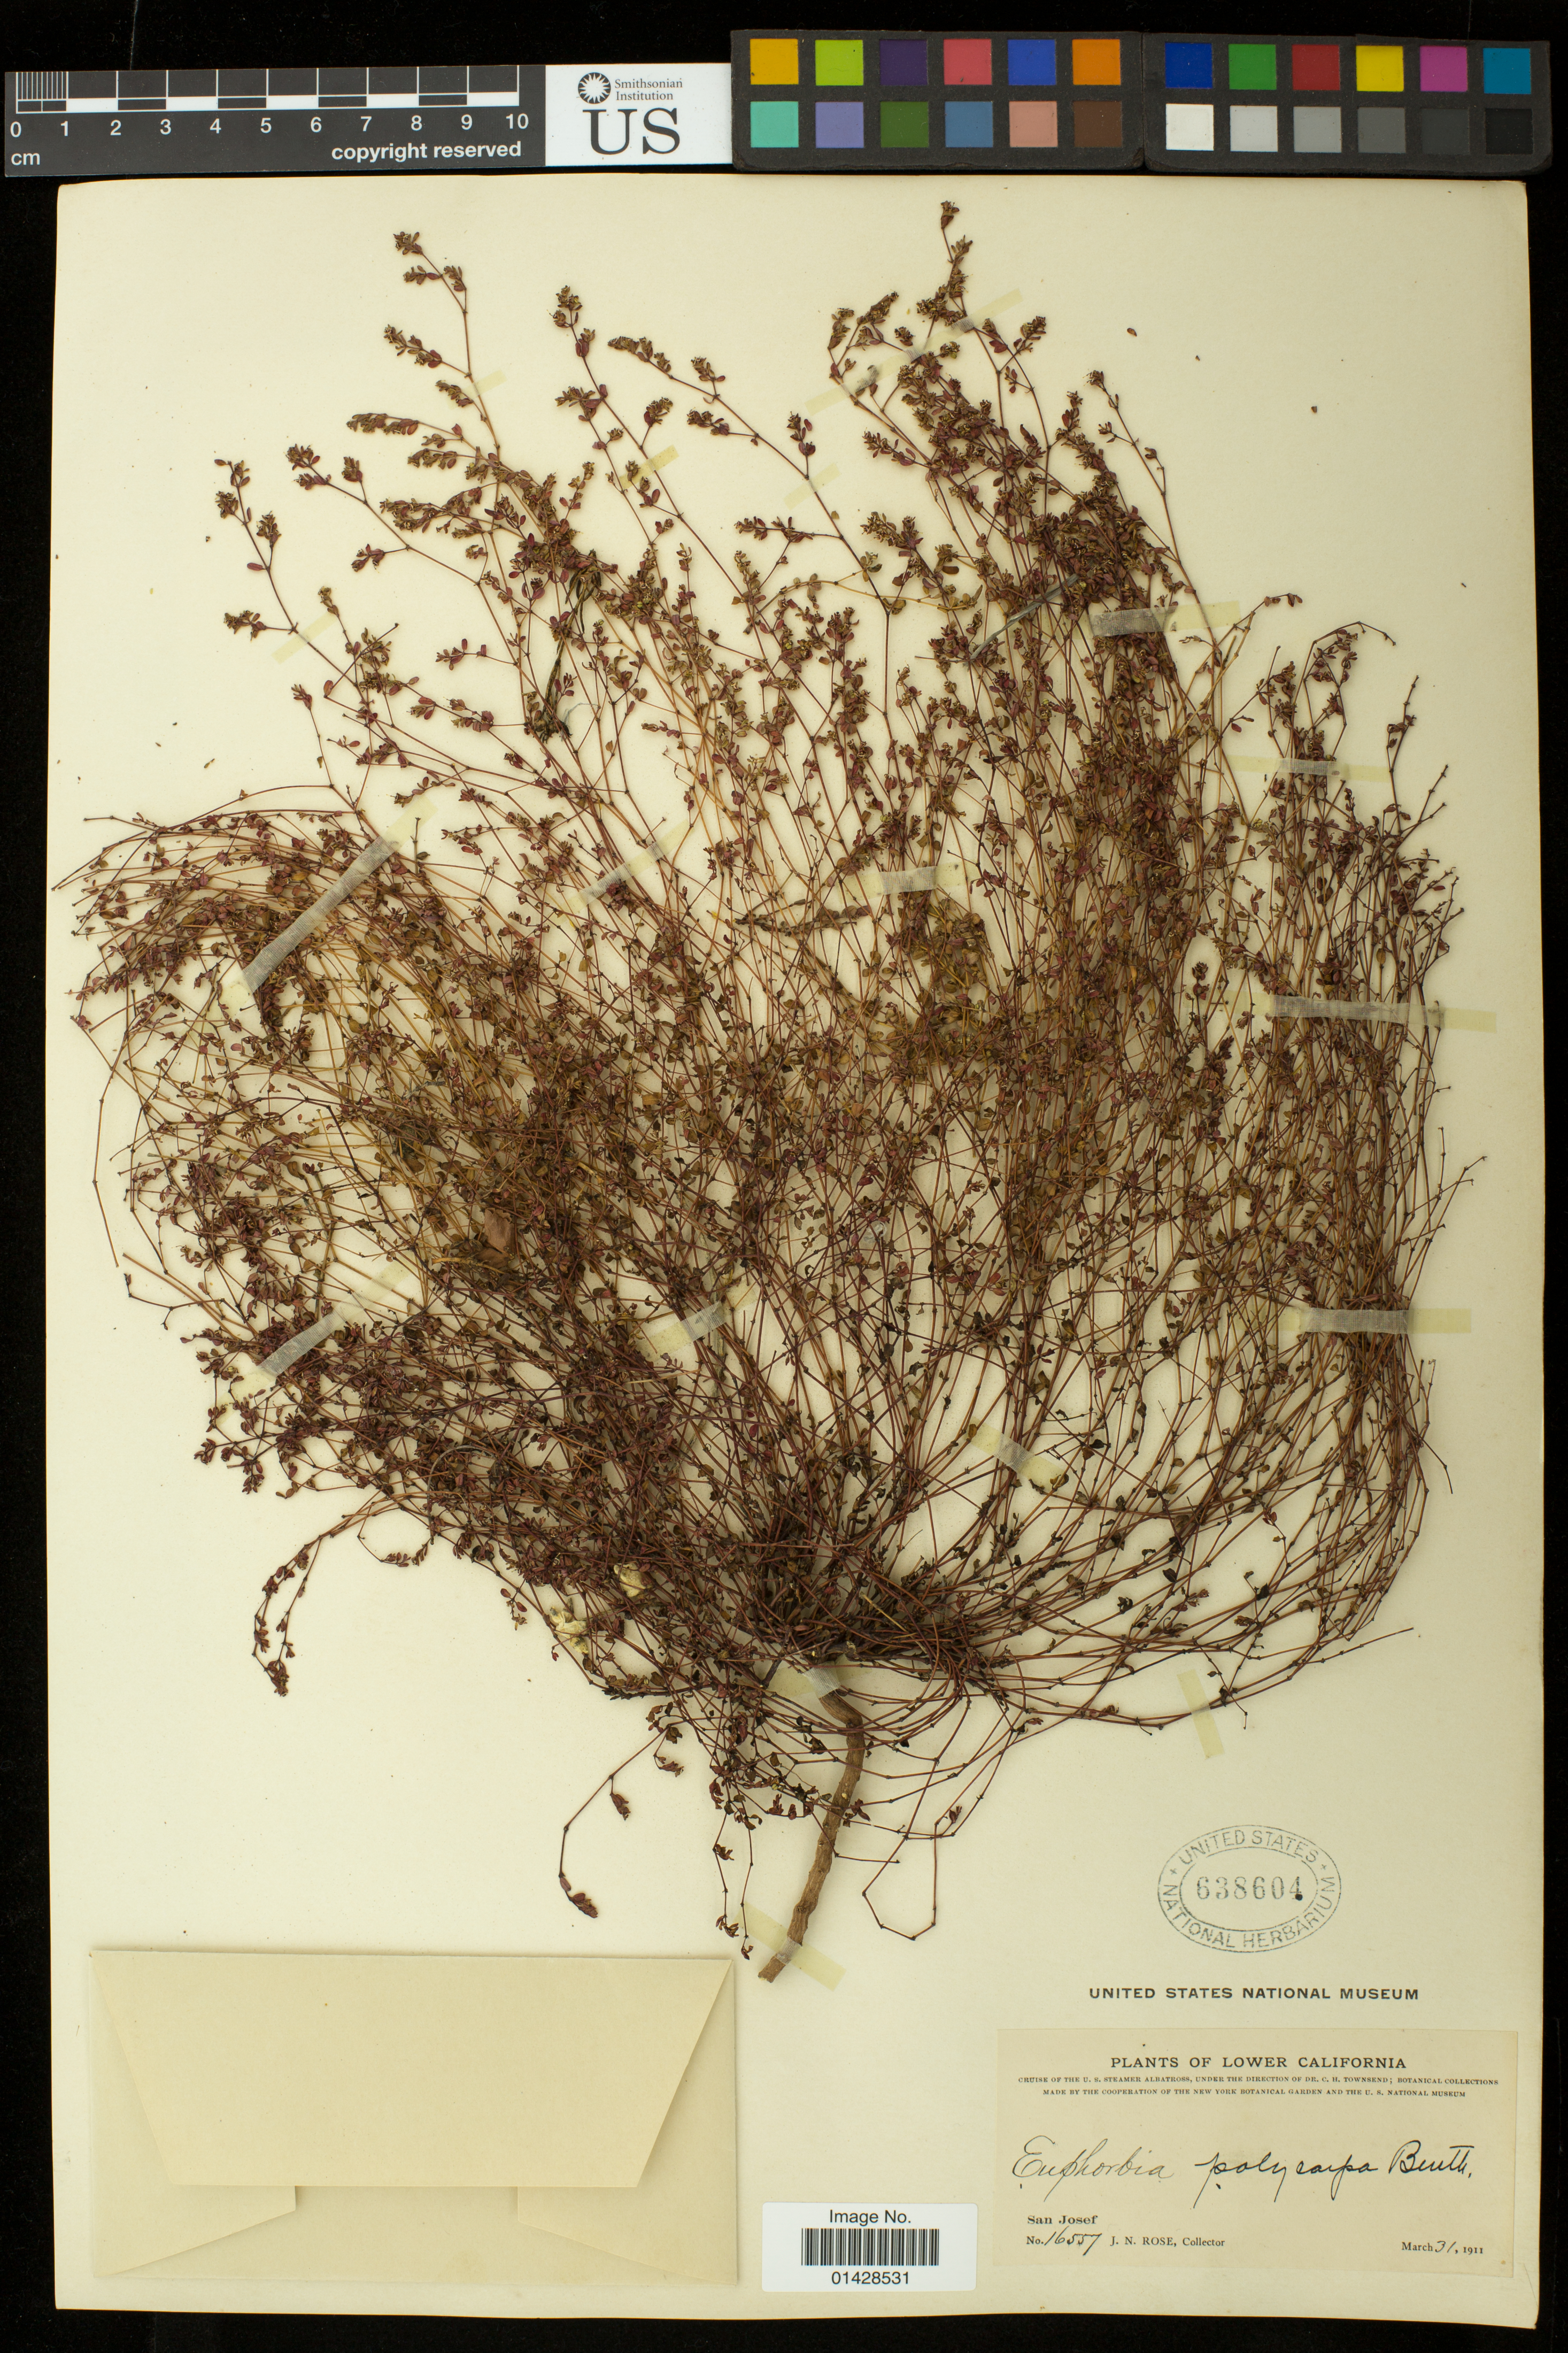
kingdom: Plantae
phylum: Tracheophyta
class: Magnoliopsida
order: Malpighiales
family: Euphorbiaceae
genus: Euphorbia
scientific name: Euphorbia polycarpa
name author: Benth.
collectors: J. N. Rose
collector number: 16557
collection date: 1911-03-31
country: Mexico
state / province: Baja California Sur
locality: Lower California, San Josef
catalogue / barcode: US 638604